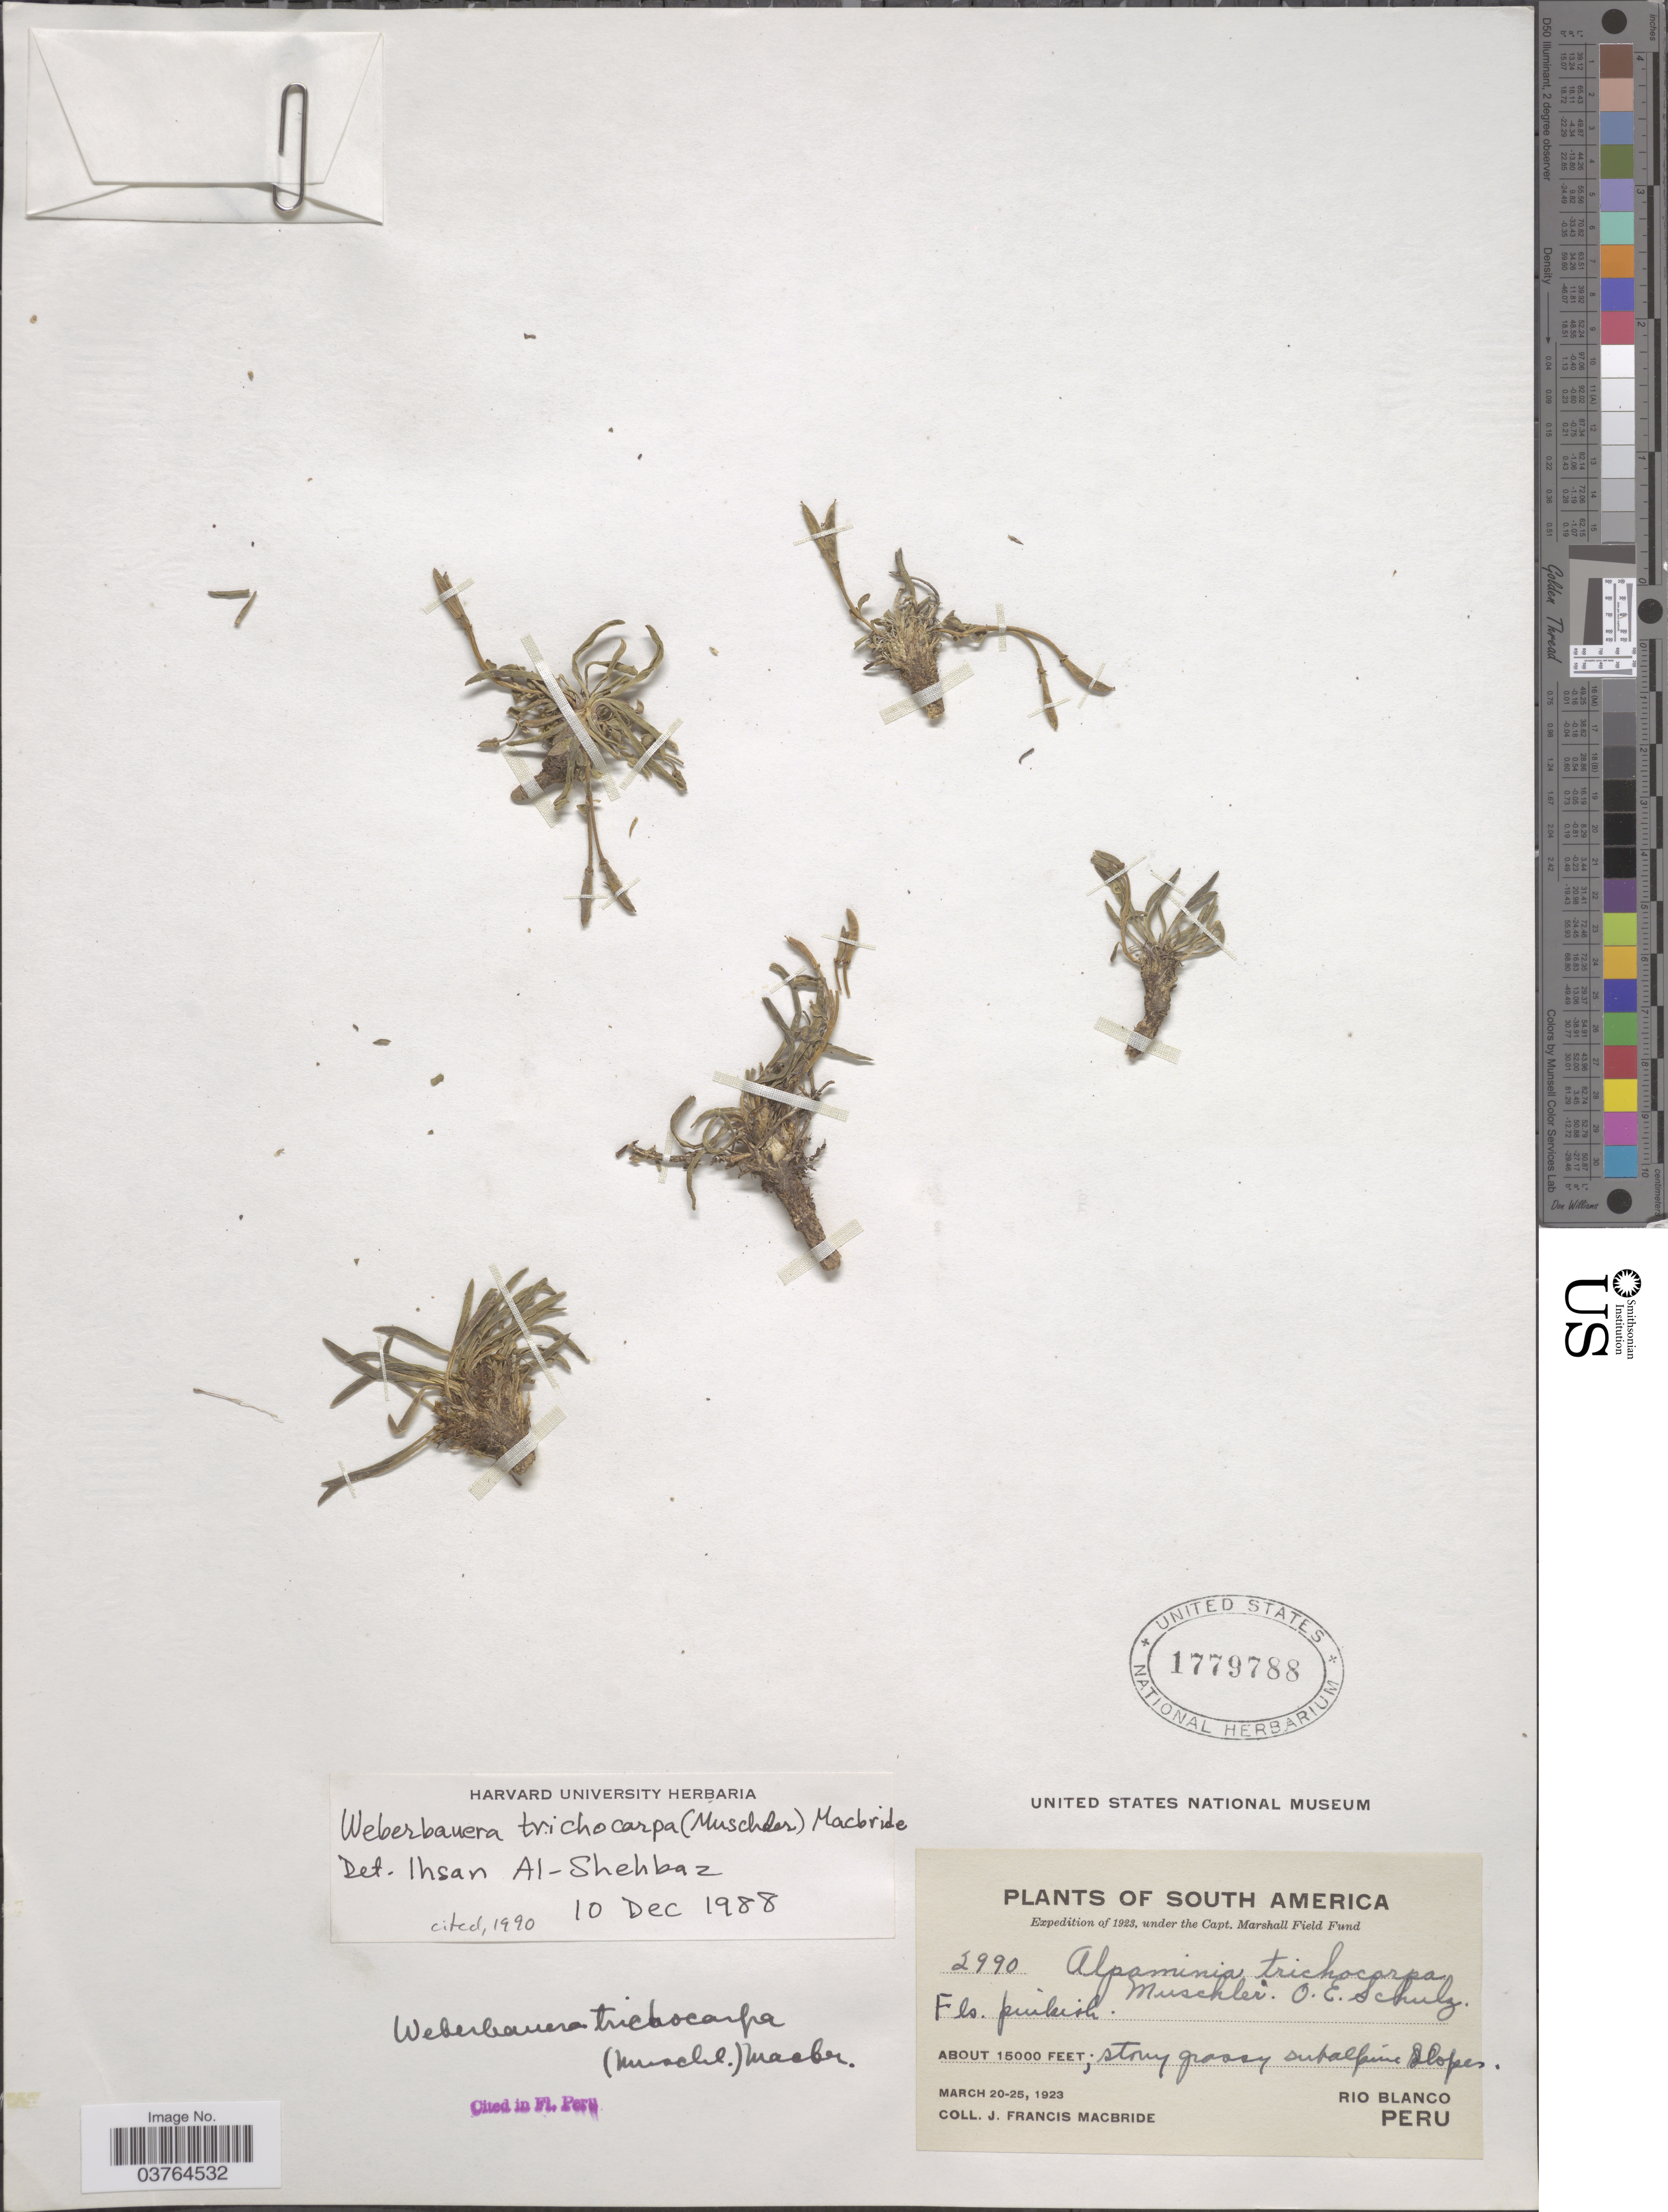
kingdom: Plantae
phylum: Tracheophyta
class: Magnoliopsida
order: Brassicales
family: Brassicaceae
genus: Weberbauera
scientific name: Weberbauera trichocarpa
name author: J.F. Macbr.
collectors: J. F. Macbride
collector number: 2990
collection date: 1923-03-20/1923-03-25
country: Peru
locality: Rio Blanco.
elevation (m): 4572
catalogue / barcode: US 1779788